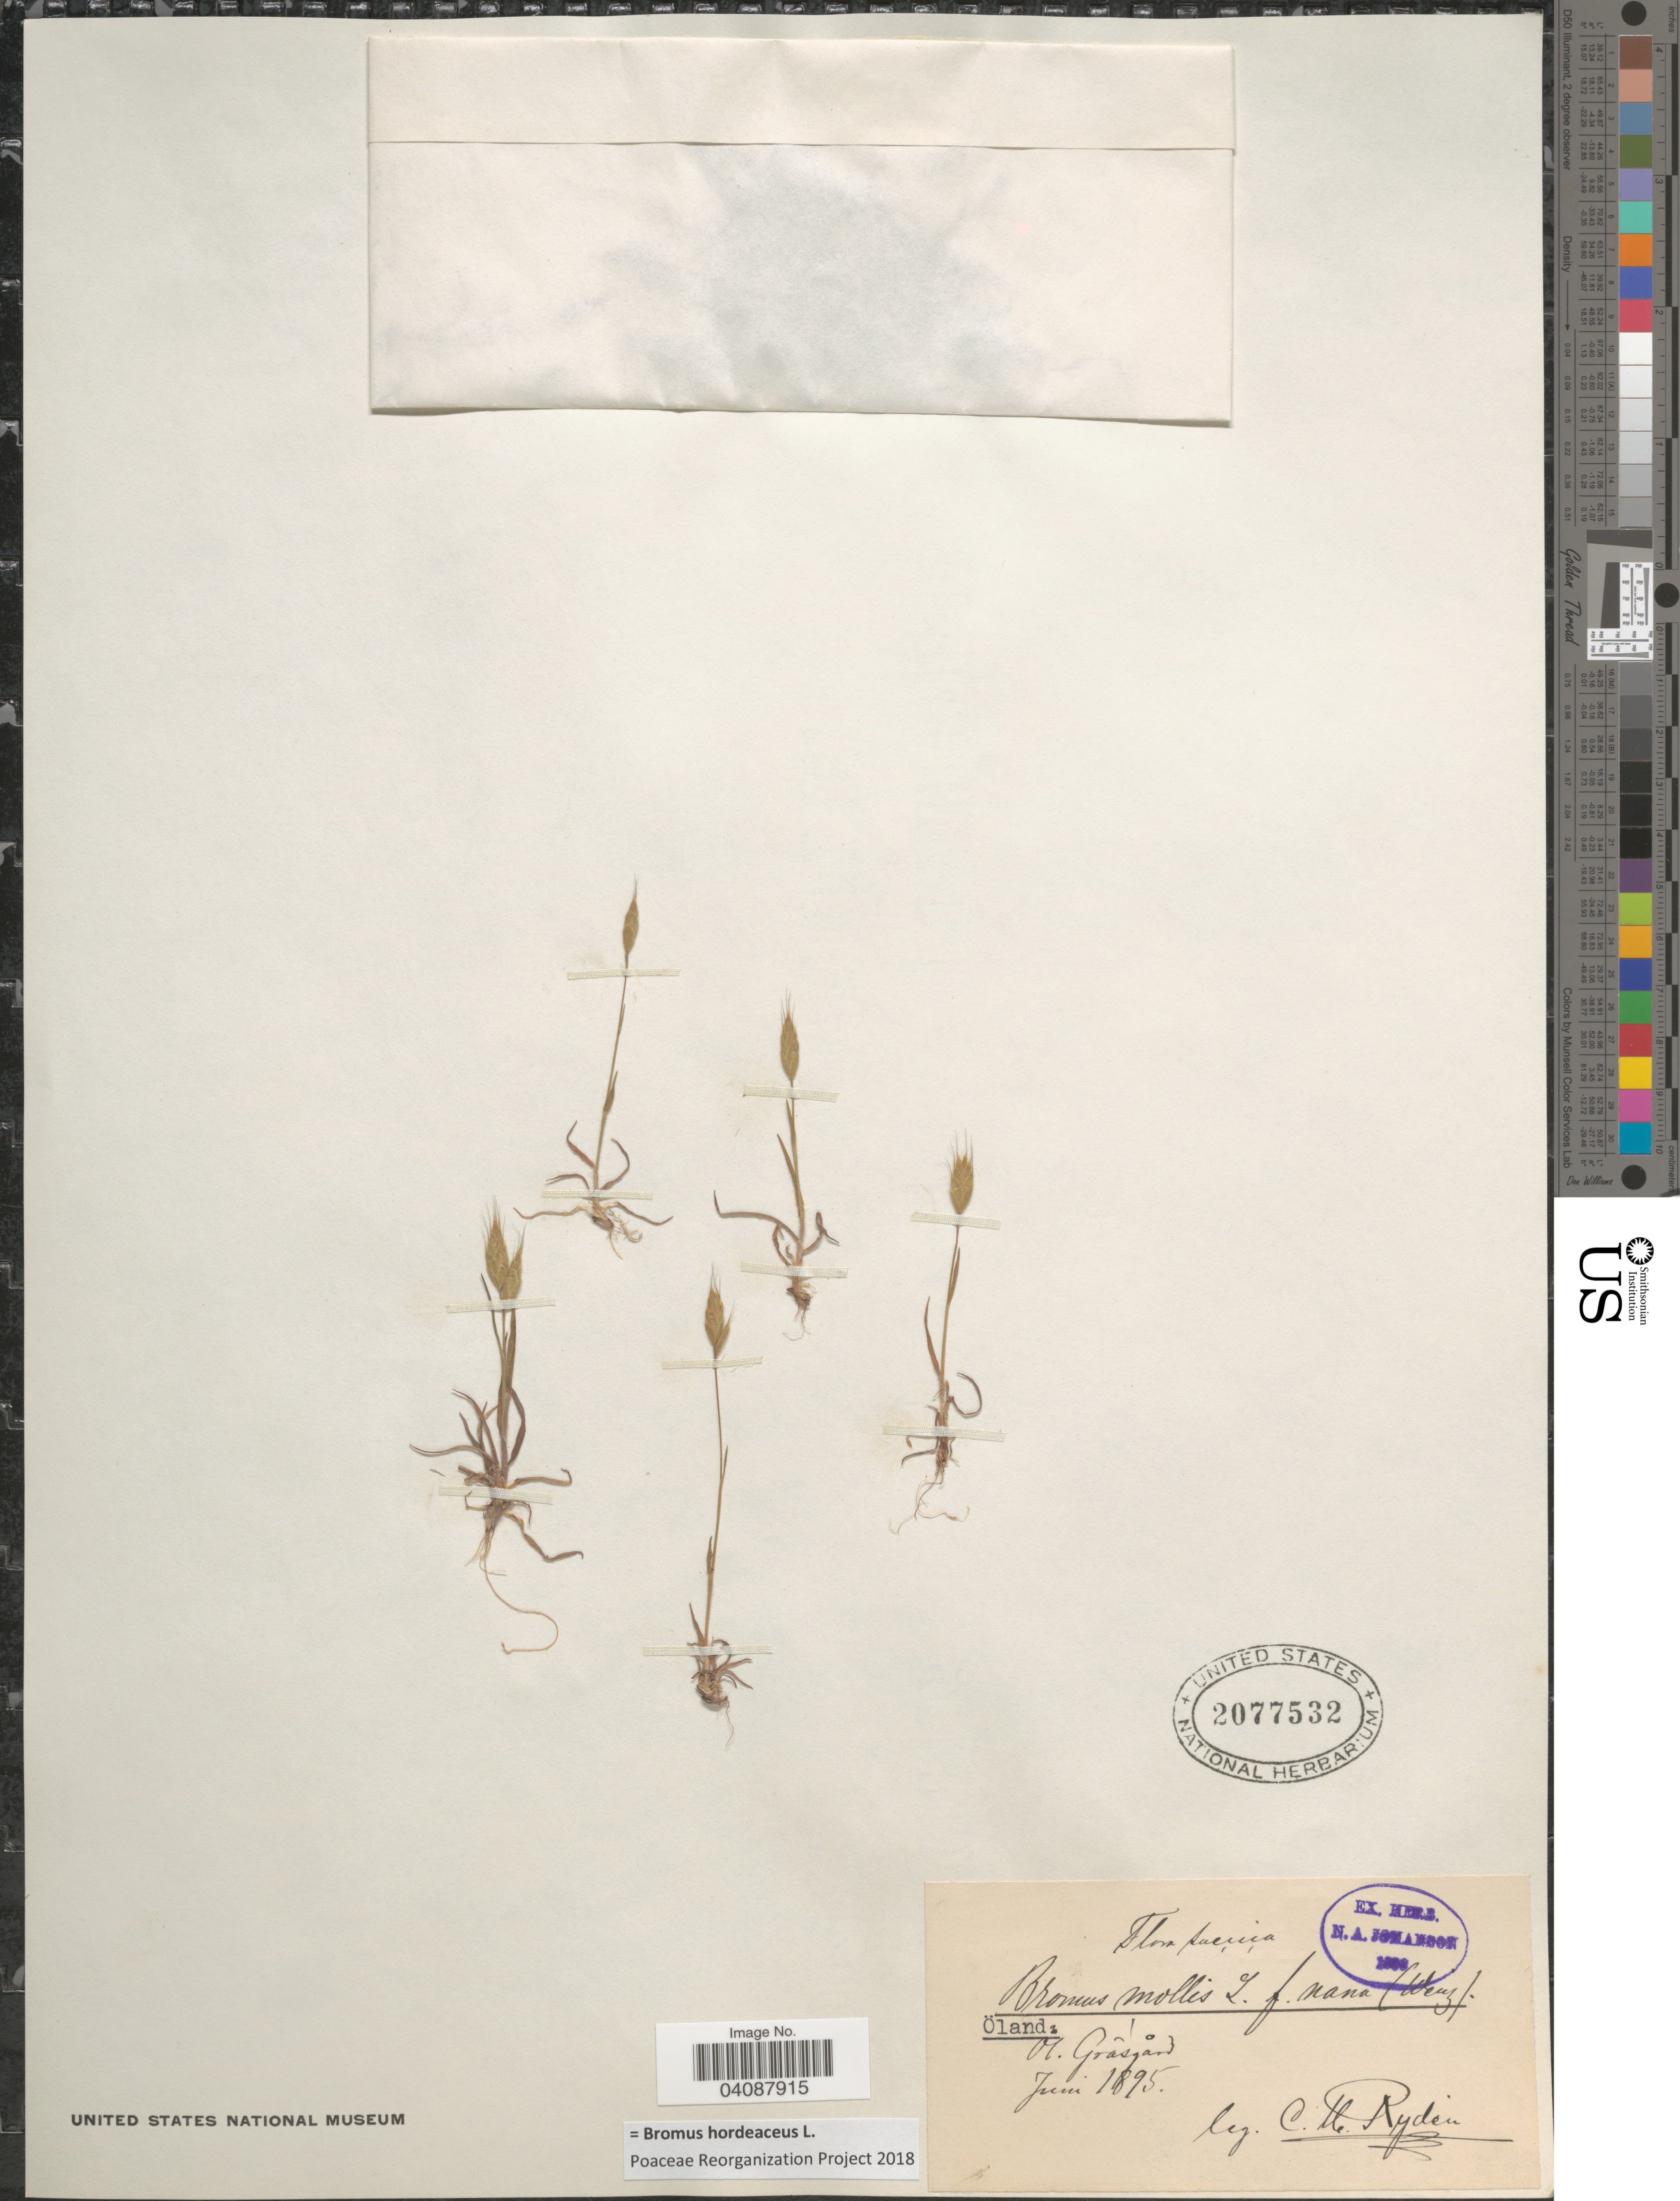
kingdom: Plantae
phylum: Tracheophyta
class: Liliopsida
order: Poales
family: Poaceae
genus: Bromus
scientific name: Bromus hordeaceus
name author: L.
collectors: C. Rydén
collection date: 1895-06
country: Sweden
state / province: Kalmar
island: Oland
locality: Suecica. Öland: Ol. Grâsgård.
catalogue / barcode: US 2077532